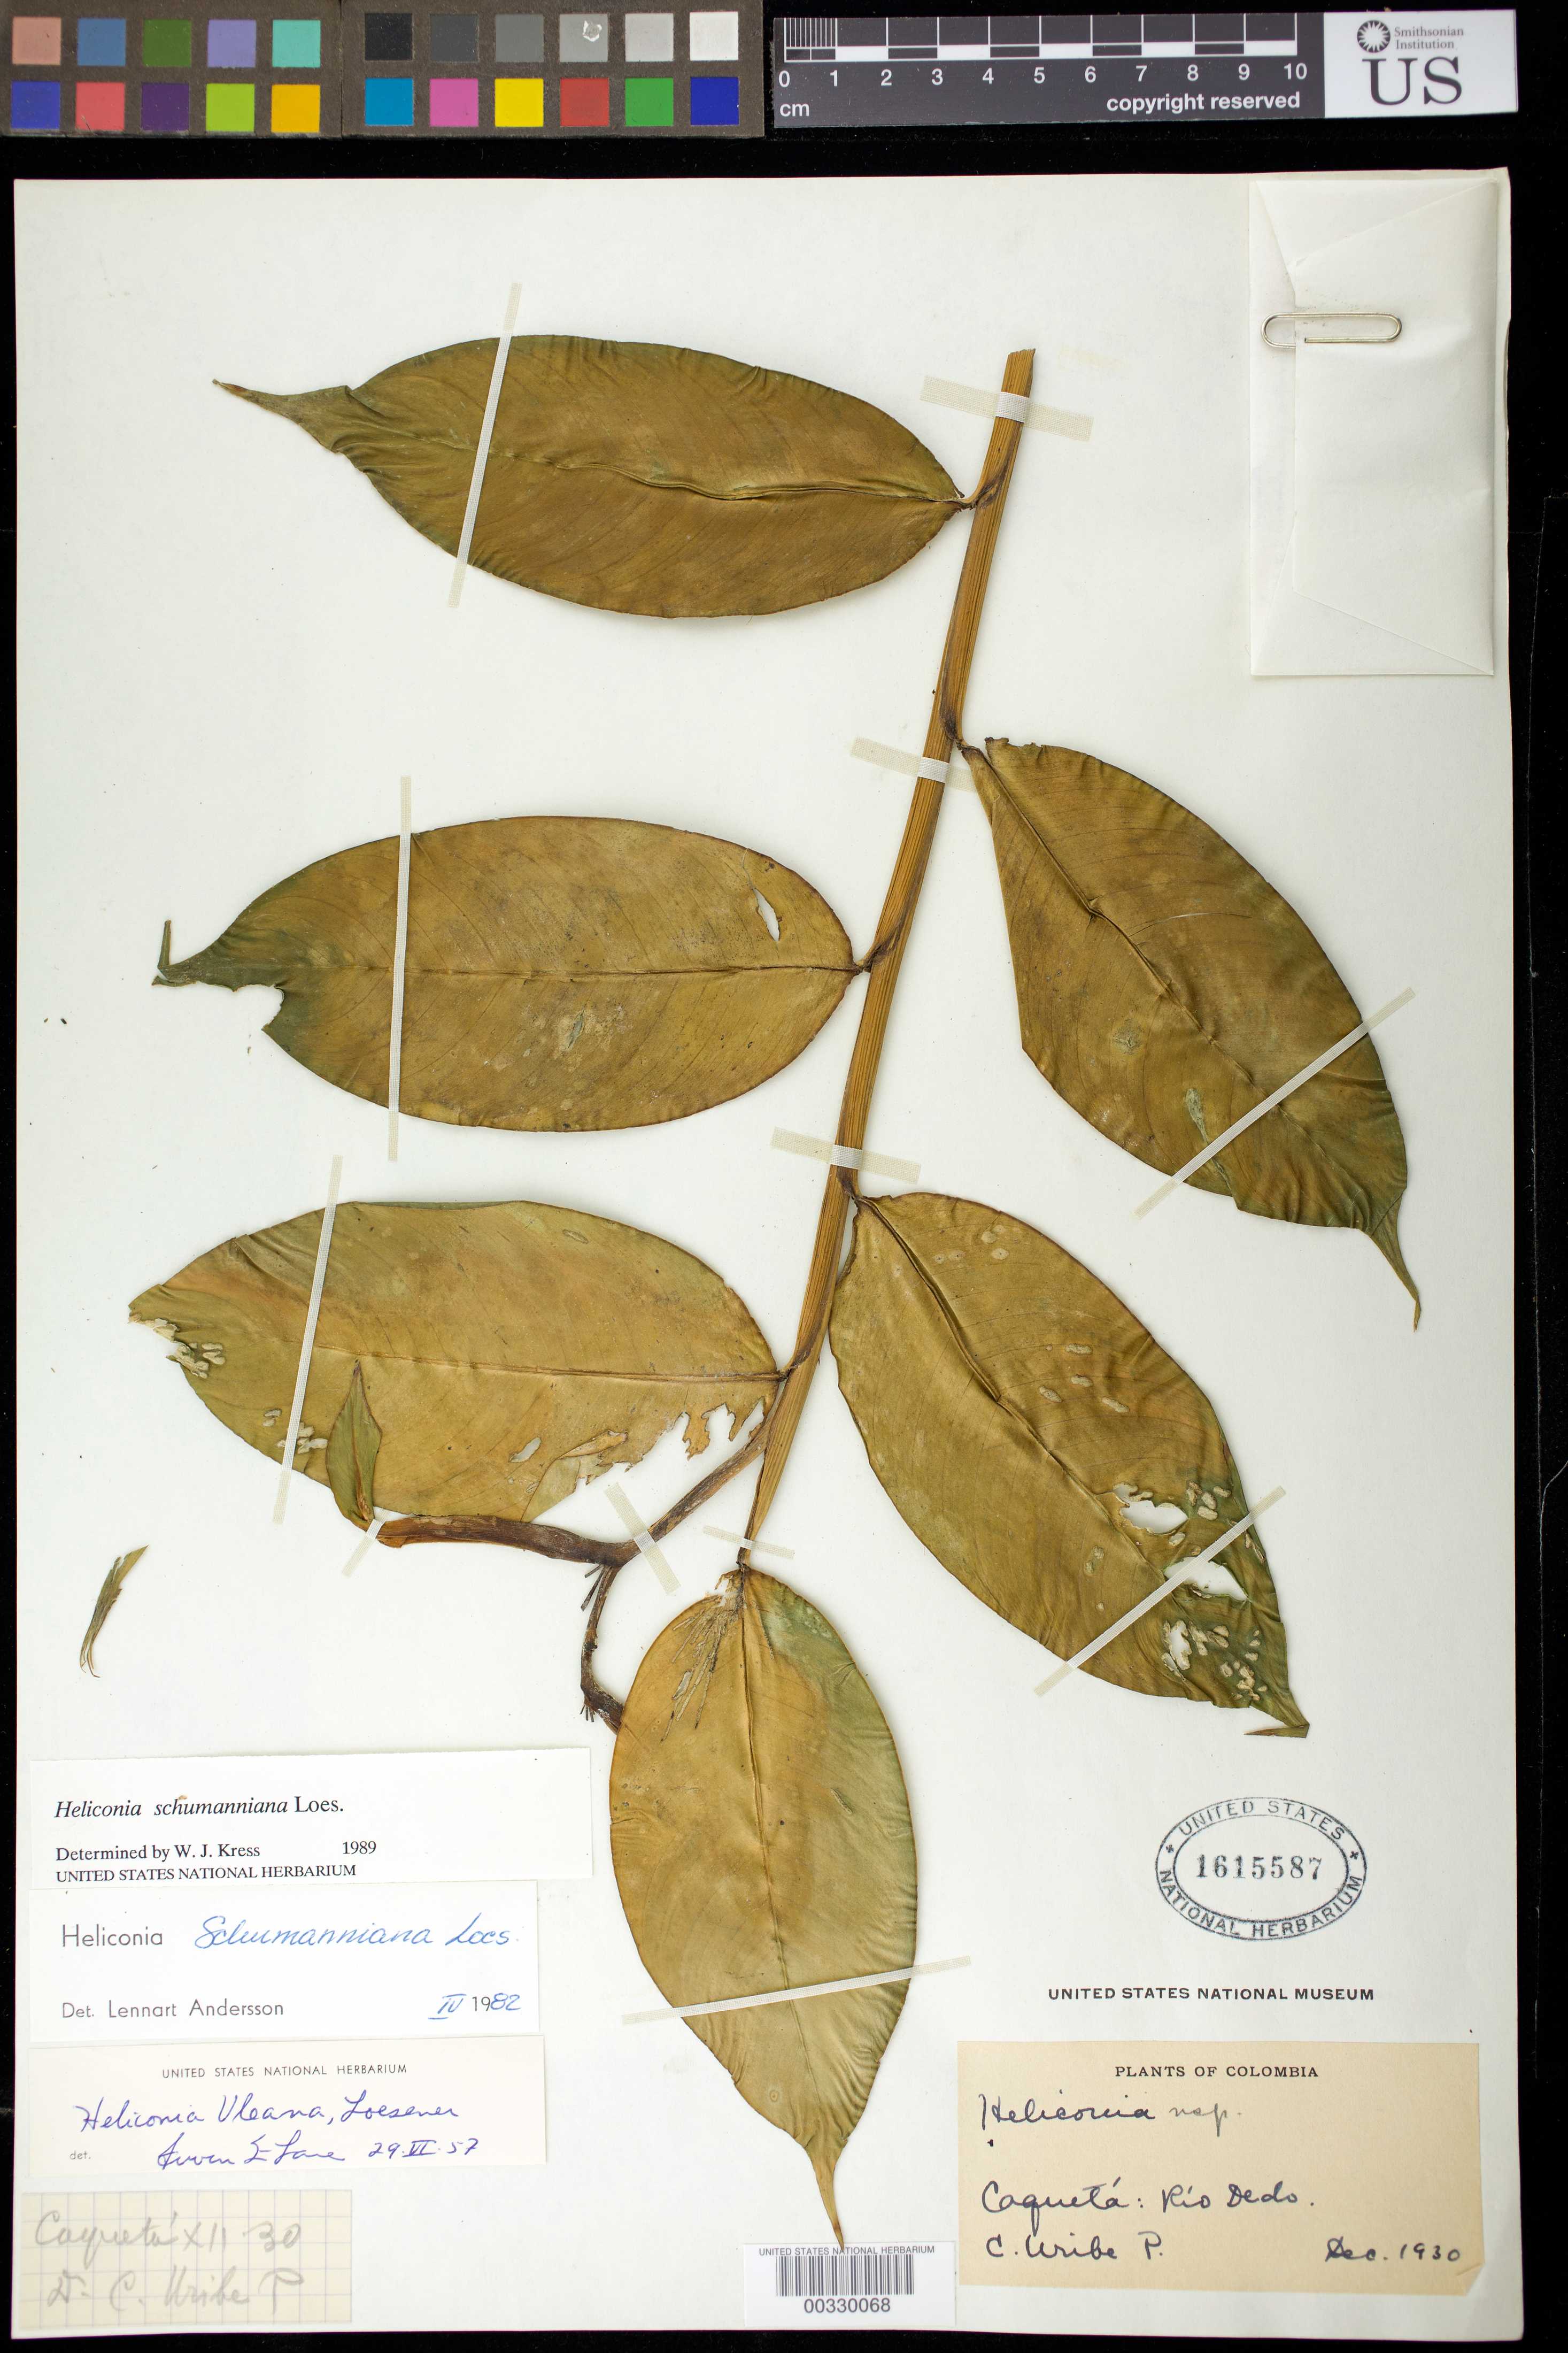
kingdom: Plantae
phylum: Tracheophyta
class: Liliopsida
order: Zingiberales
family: Heliconiaceae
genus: Heliconia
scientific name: Heliconia schumanniana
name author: Loes.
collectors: C. Uribe P.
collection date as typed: Dec 1930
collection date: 1930-12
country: Colombia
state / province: Caquetá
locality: Rio Dedo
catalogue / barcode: US 1615587